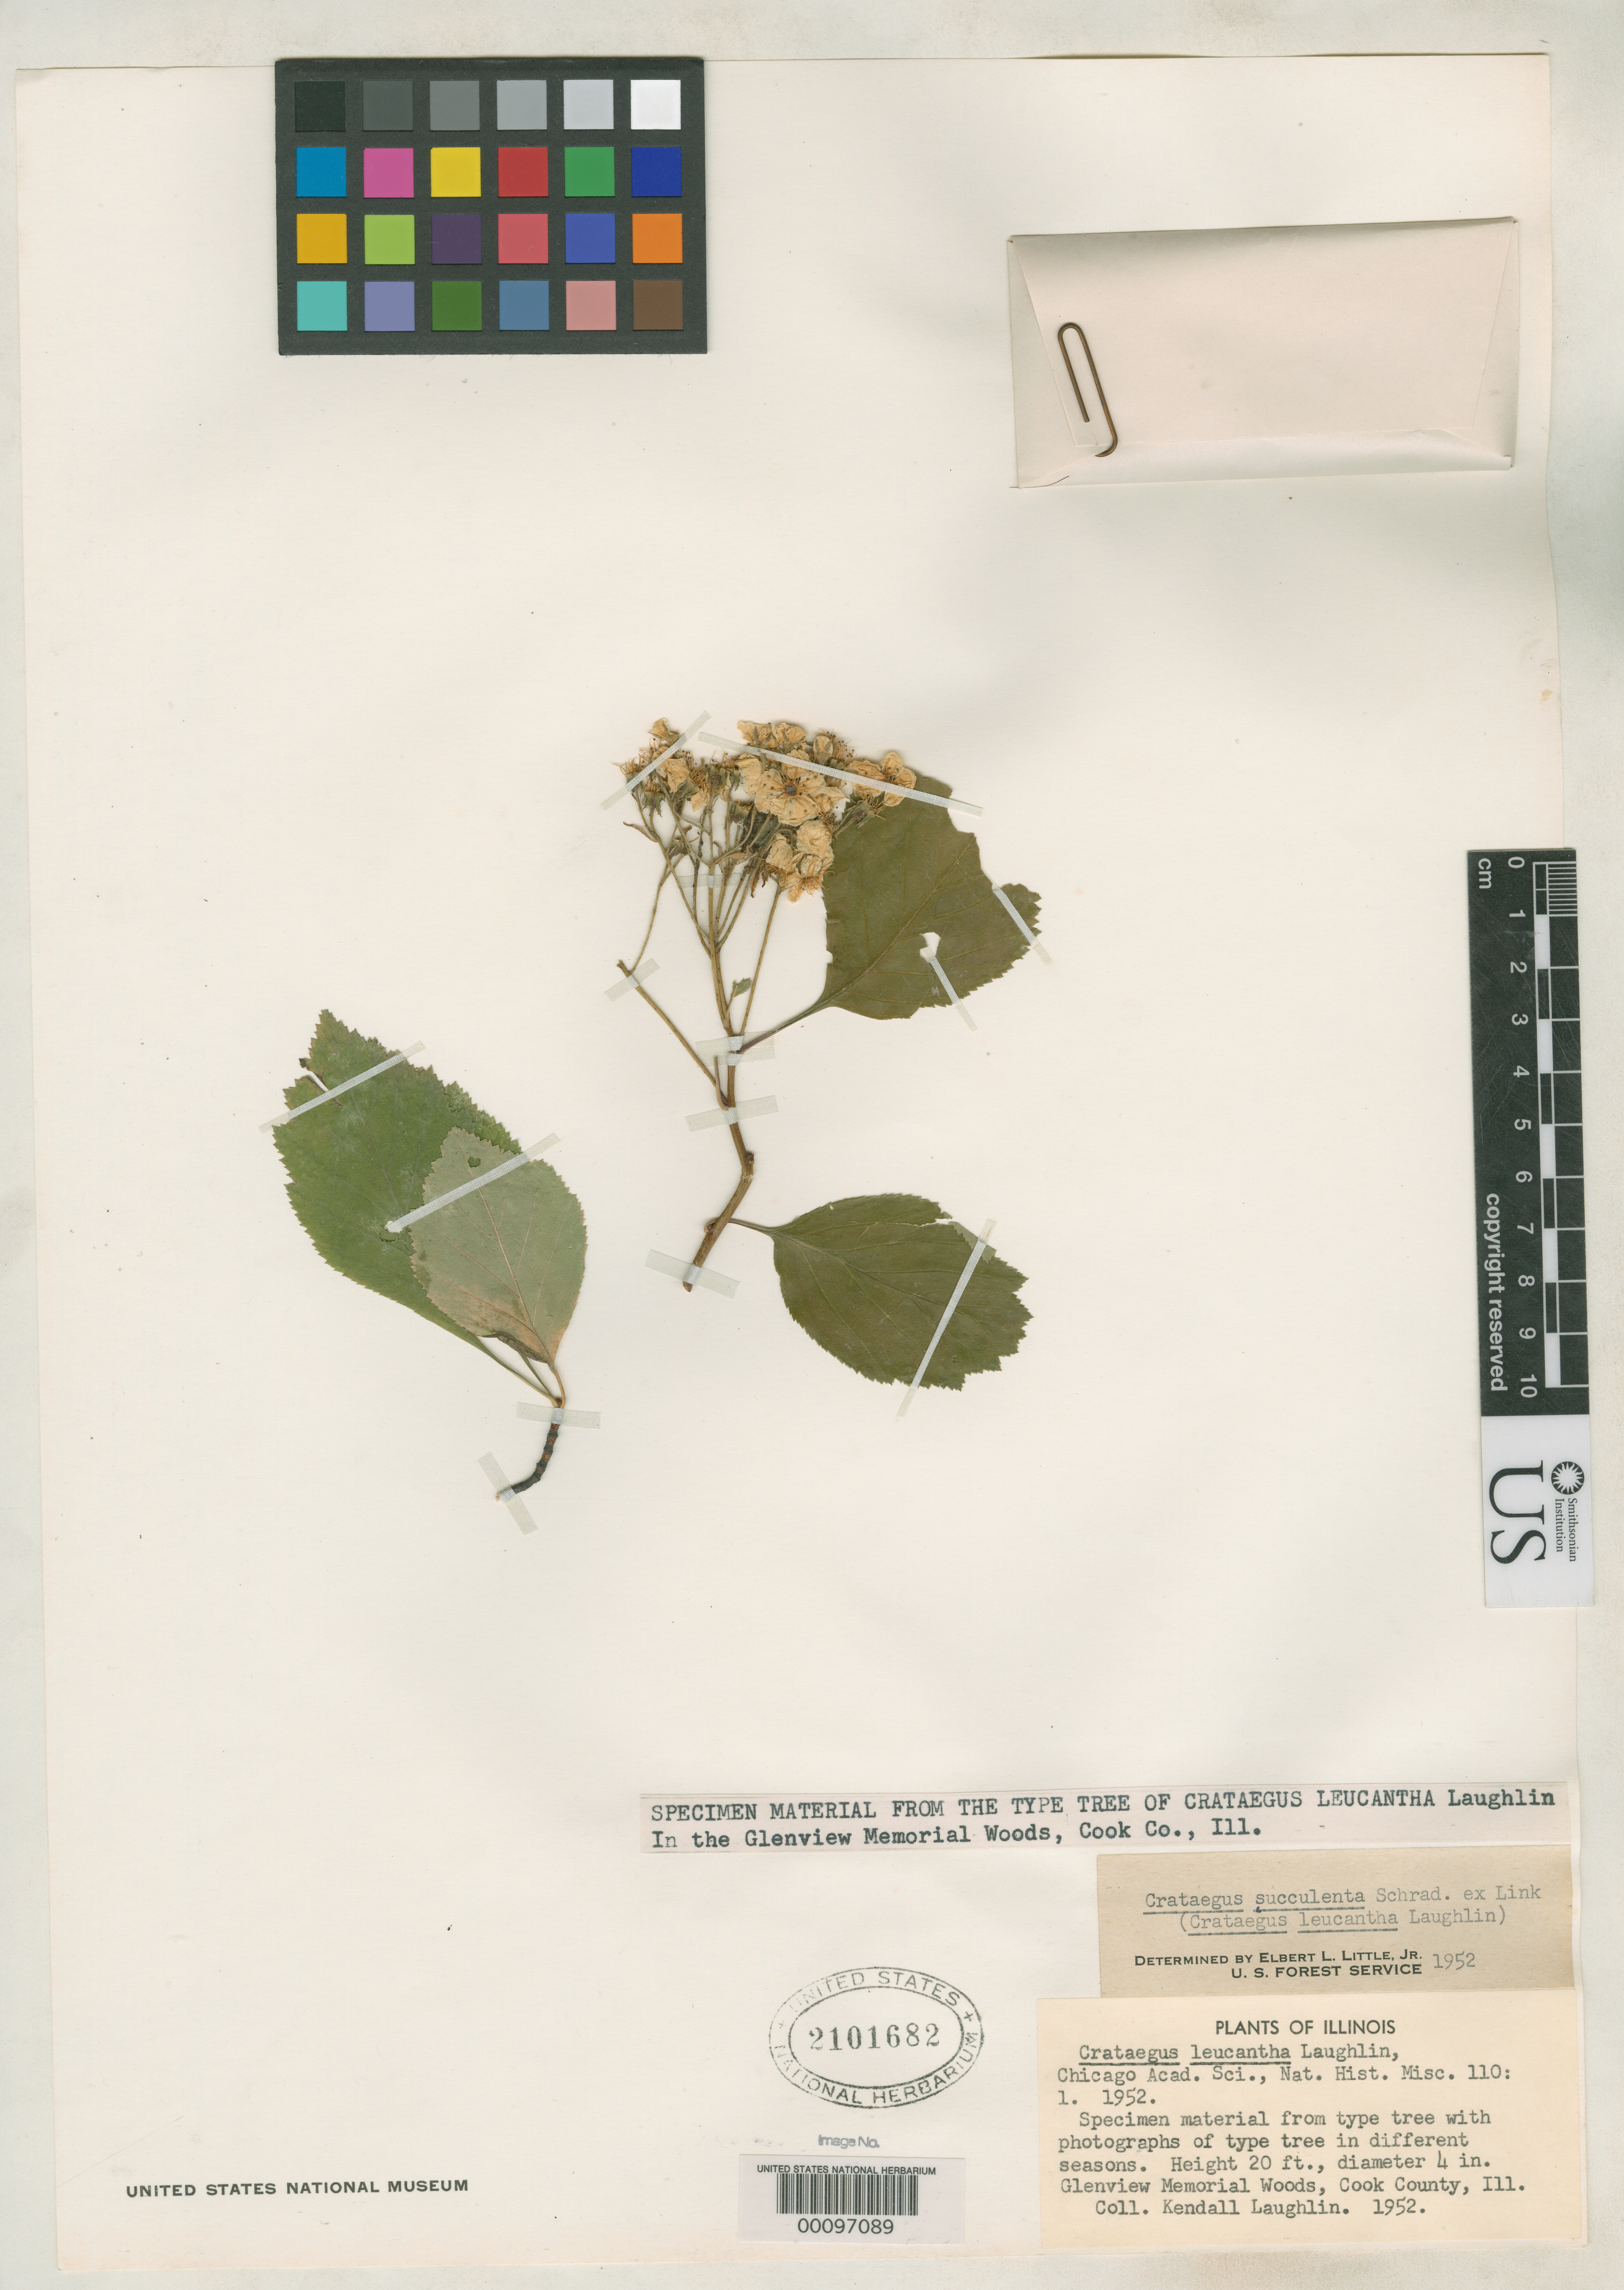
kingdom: Plantae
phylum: Tracheophyta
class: Magnoliopsida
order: Rosales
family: Rosaceae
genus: Crataegus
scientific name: Crataegus leucantha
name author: Laughlin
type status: Isotype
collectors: K. Laughlin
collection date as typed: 1952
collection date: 1952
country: United States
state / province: Illinois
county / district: Cook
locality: Glenview Memorial Woods.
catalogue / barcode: US 2101682